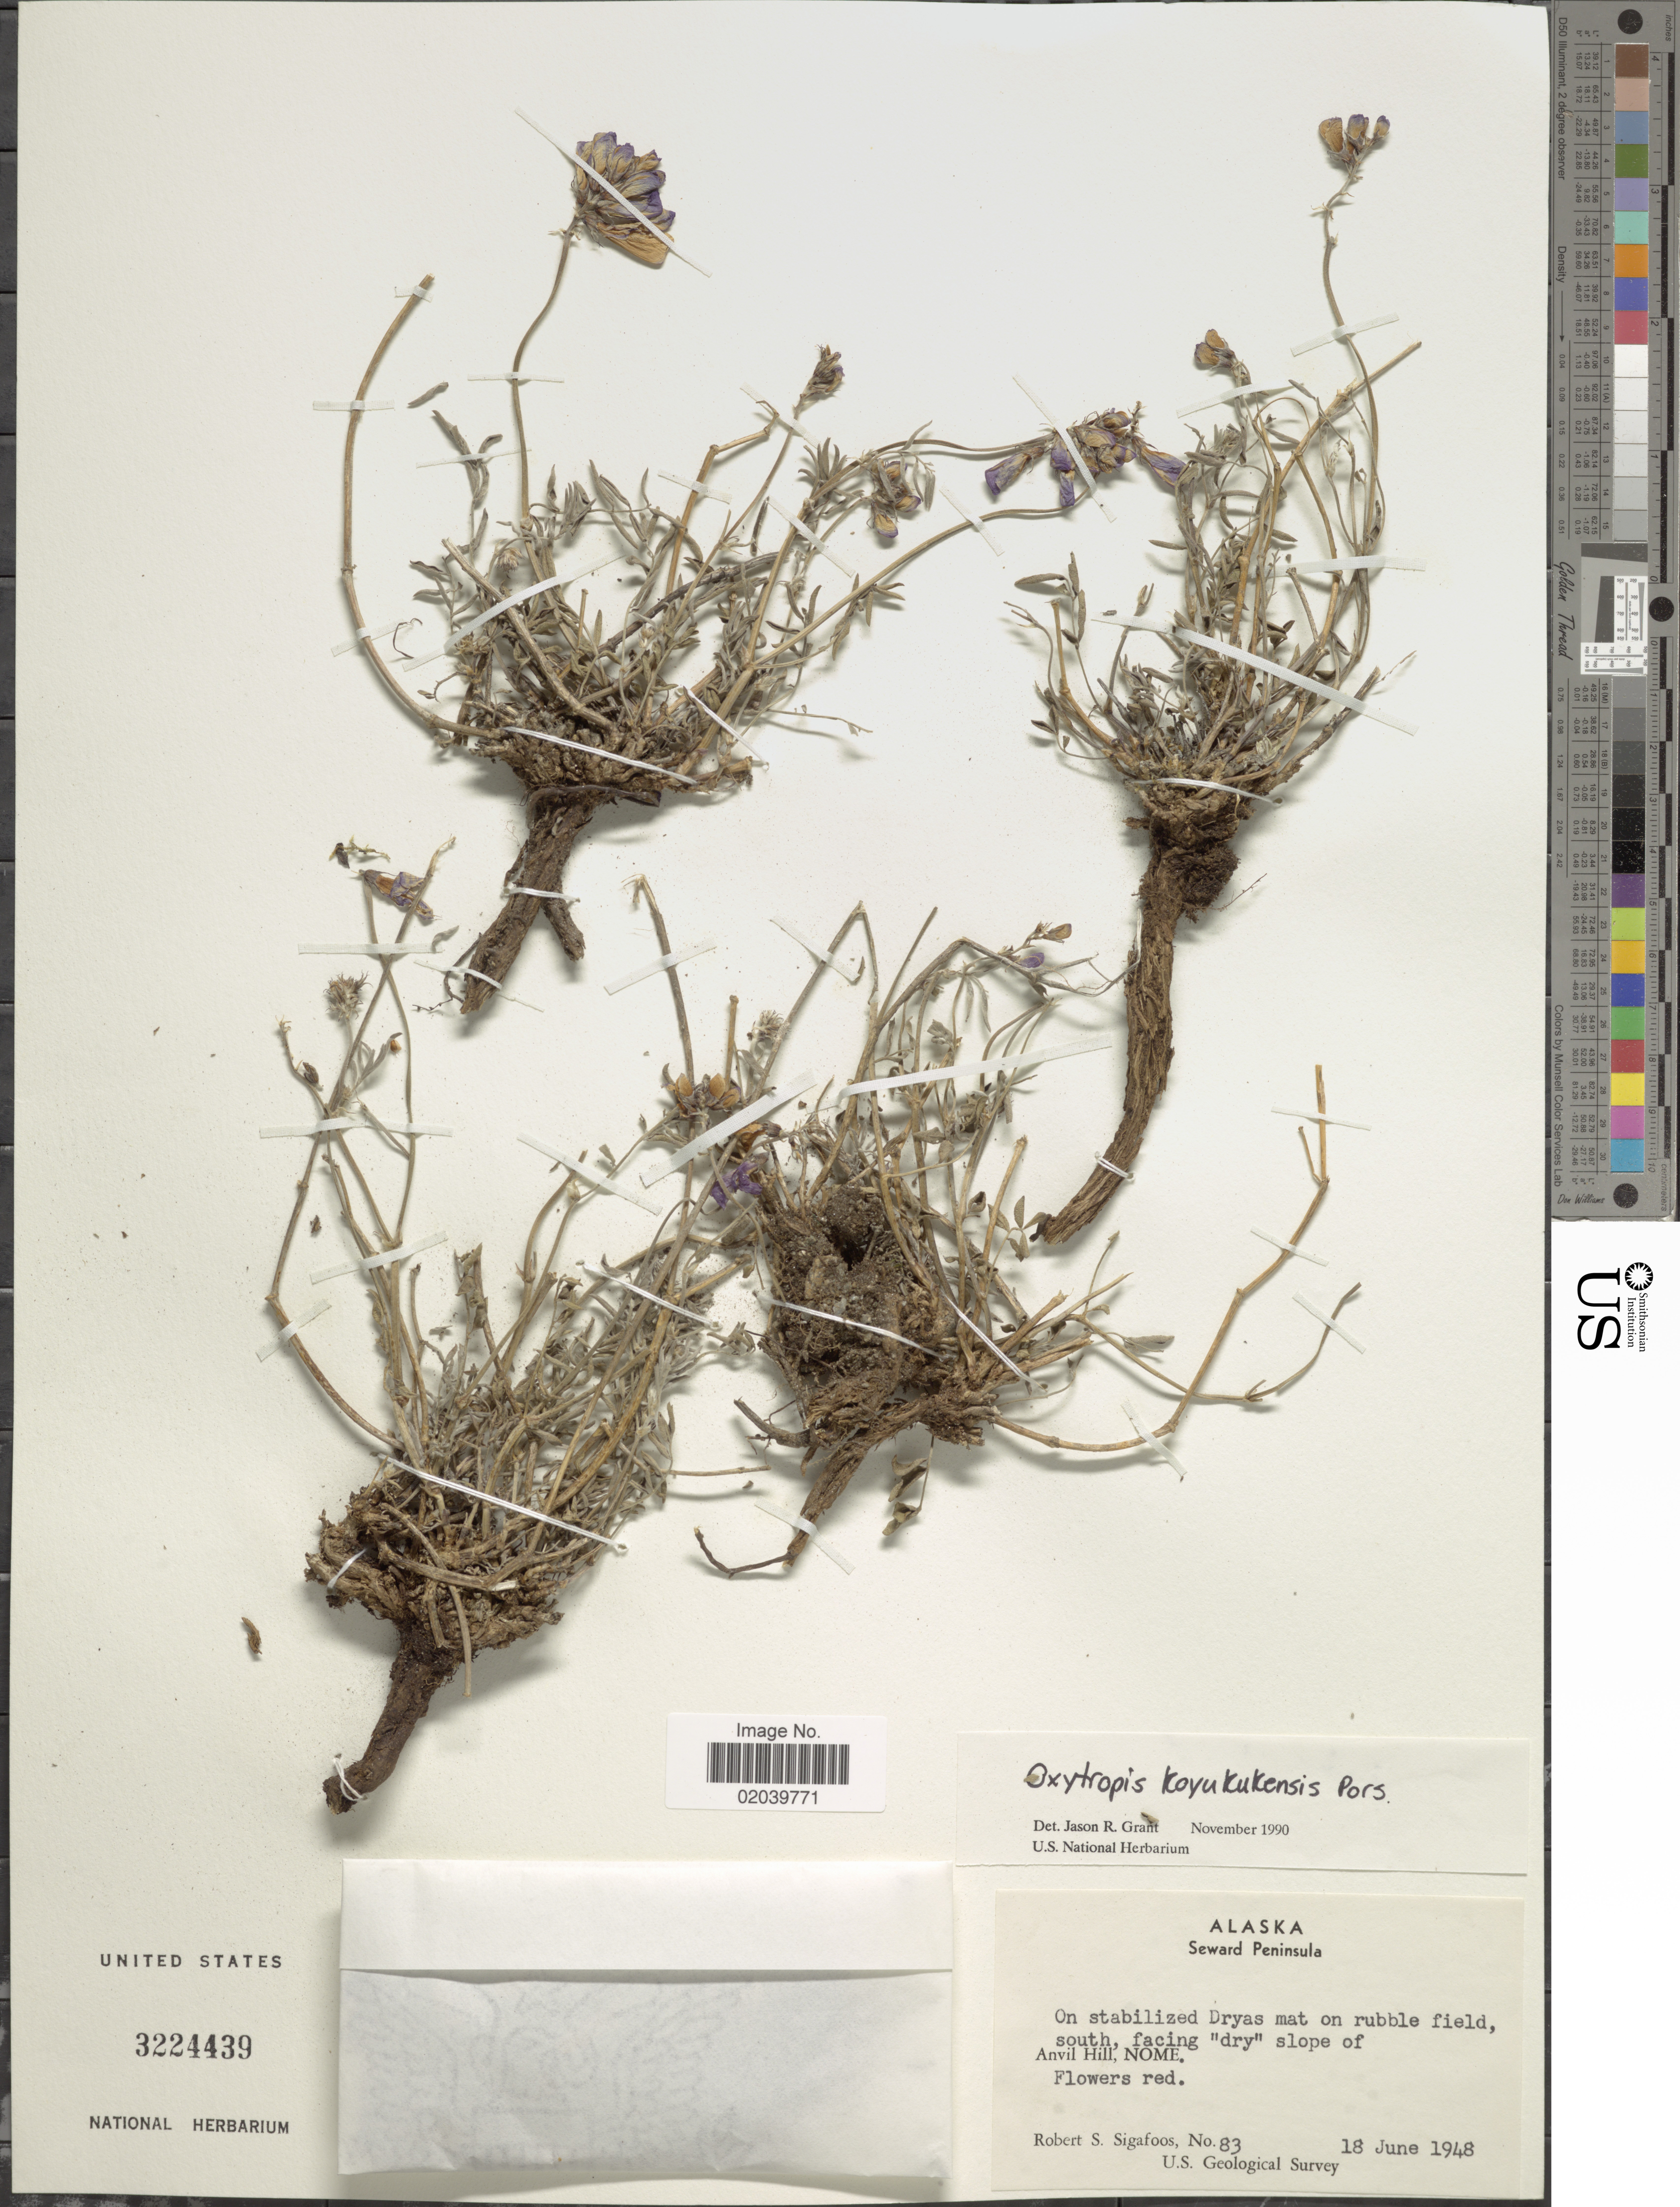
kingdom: Plantae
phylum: Tracheophyta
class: Magnoliopsida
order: Fabales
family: Fabaceae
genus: Oxytropis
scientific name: Oxytropis koyukukensis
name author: A.E. Porsild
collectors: R. Sigafoos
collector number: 83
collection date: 1948-06-18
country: United States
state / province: Alaska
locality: Seward Peninsula. On stabilized Dryas mat on rubble field, south, facing "dry" slope of Anvil Hill, Nome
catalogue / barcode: US 3224439